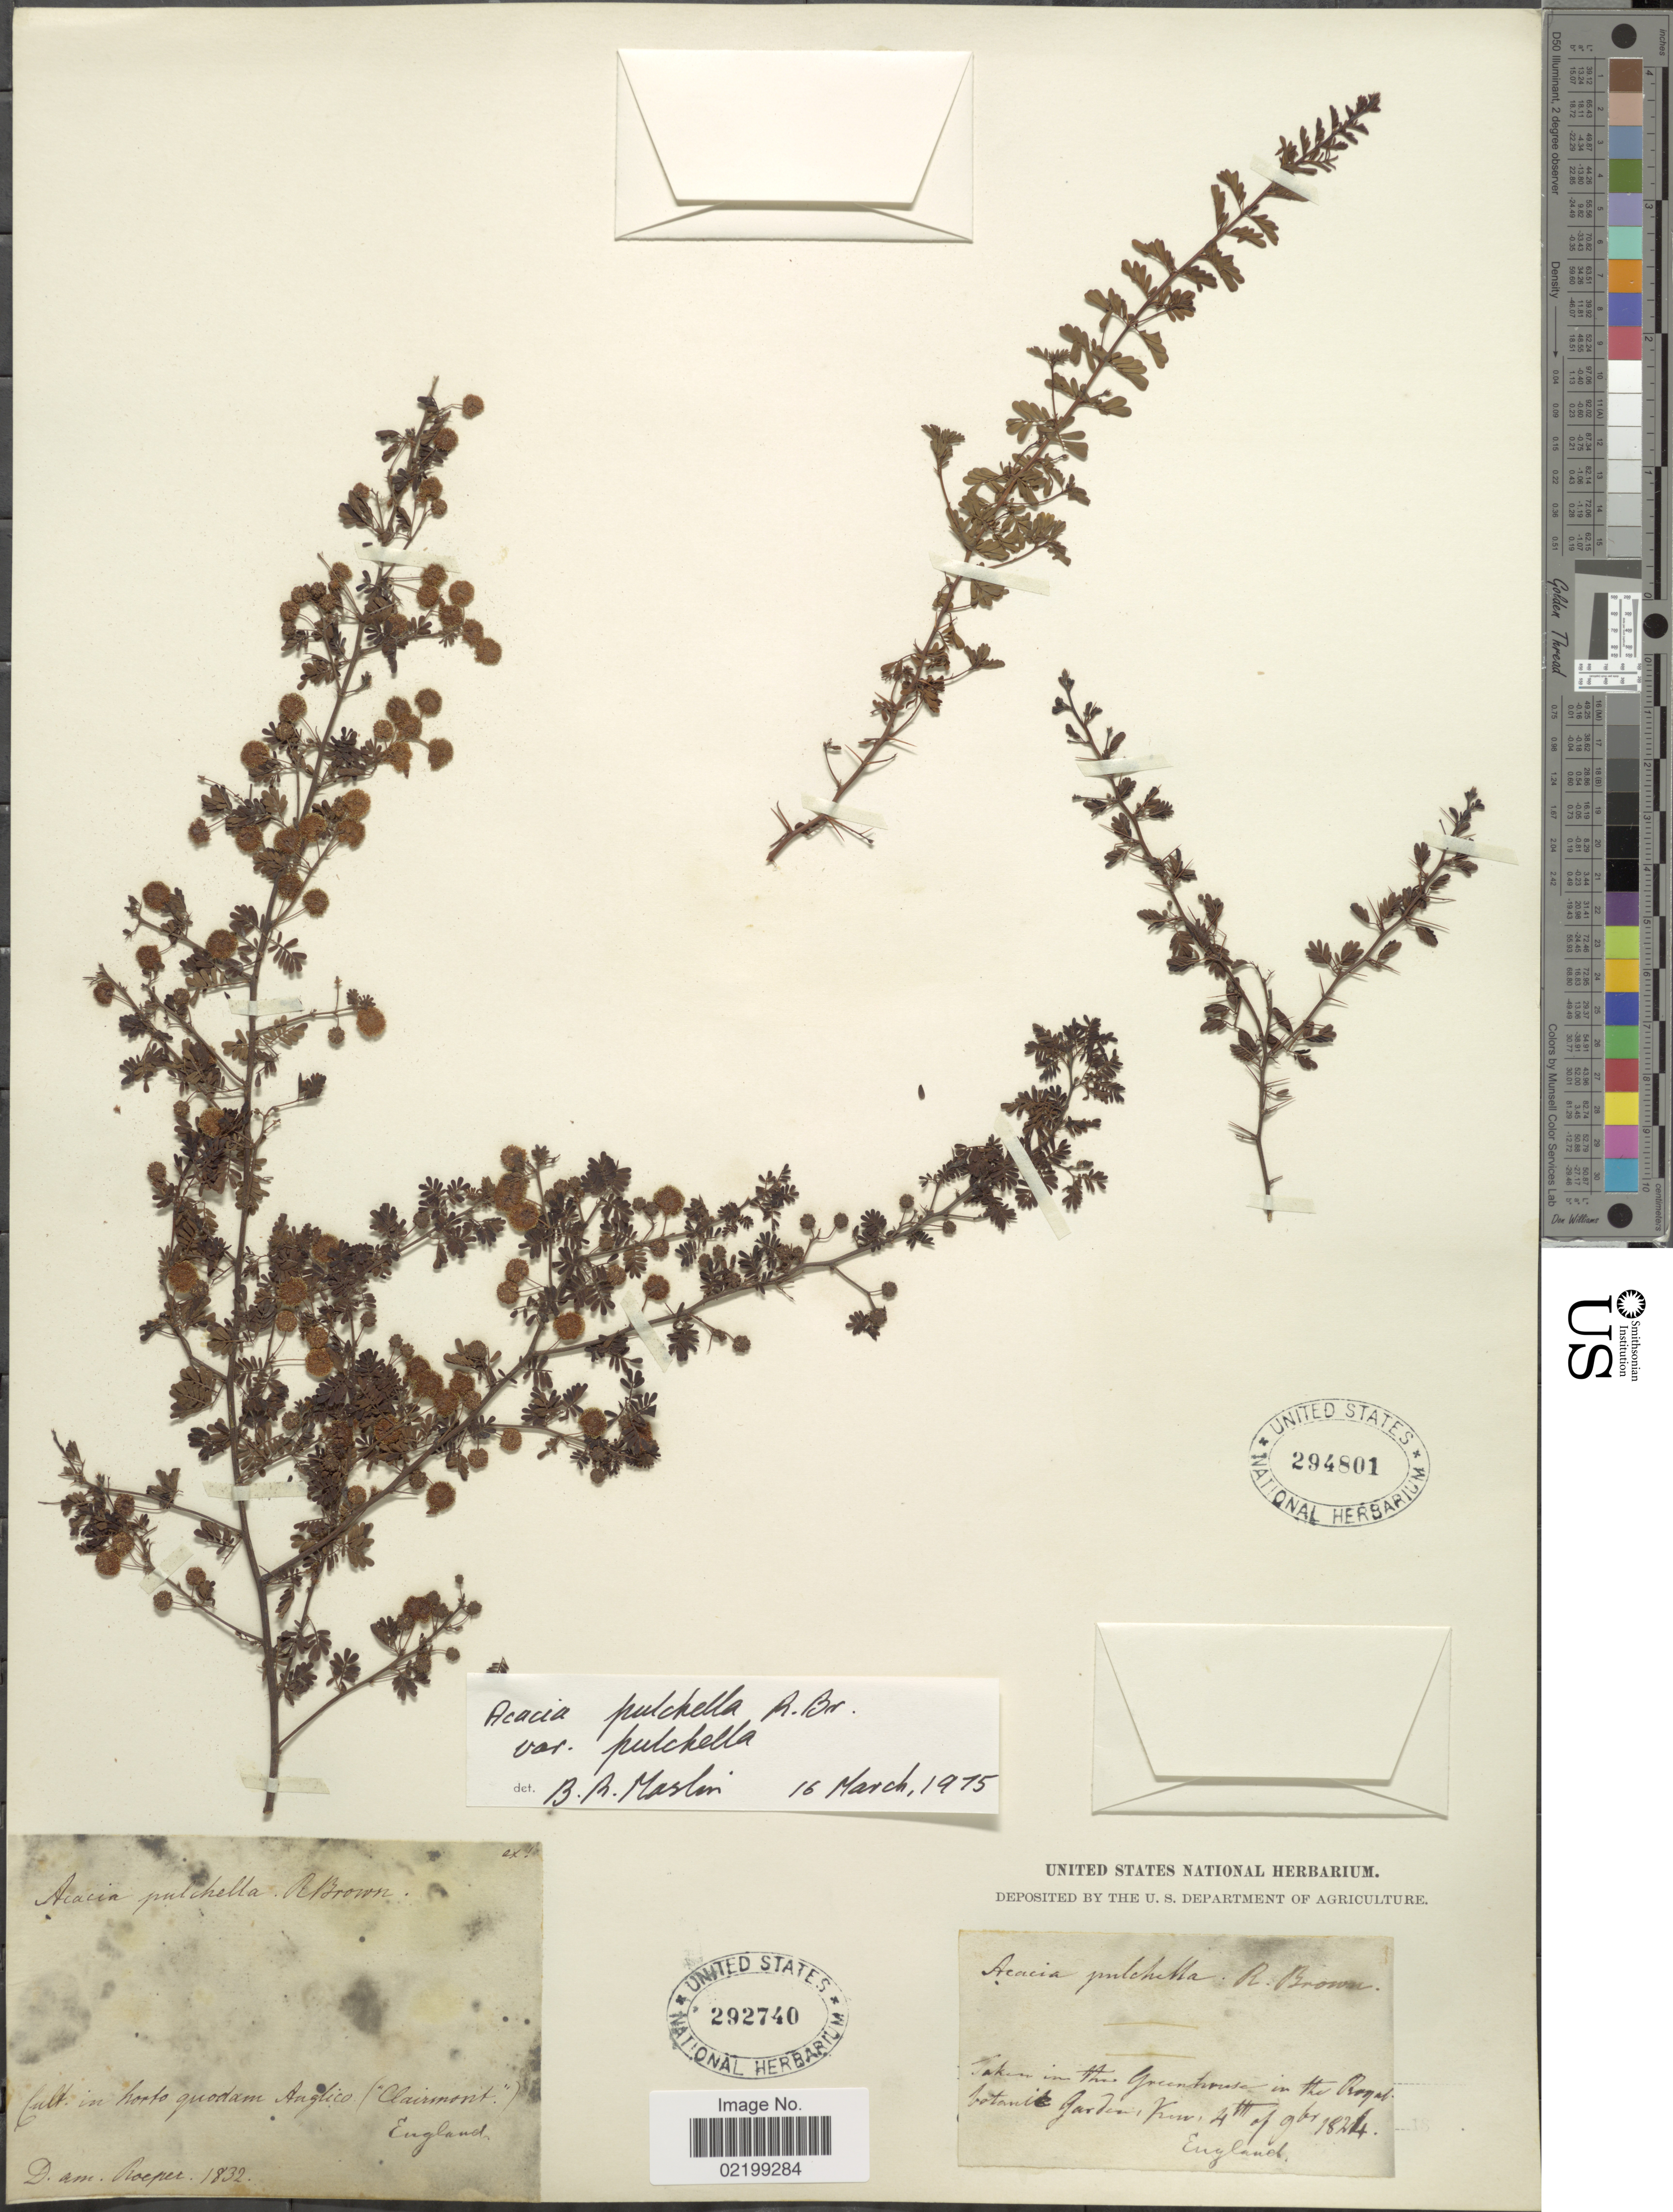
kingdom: Plantae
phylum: Tracheophyta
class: Magnoliopsida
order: Fabales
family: Fabaceae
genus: Acacia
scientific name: Acacia pulchella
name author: R. Br.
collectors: R. Brown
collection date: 1824-11-04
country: United Kingdom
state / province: England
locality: Taken in the greenhouse in the Royal Botanic Garden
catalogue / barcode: US 294801